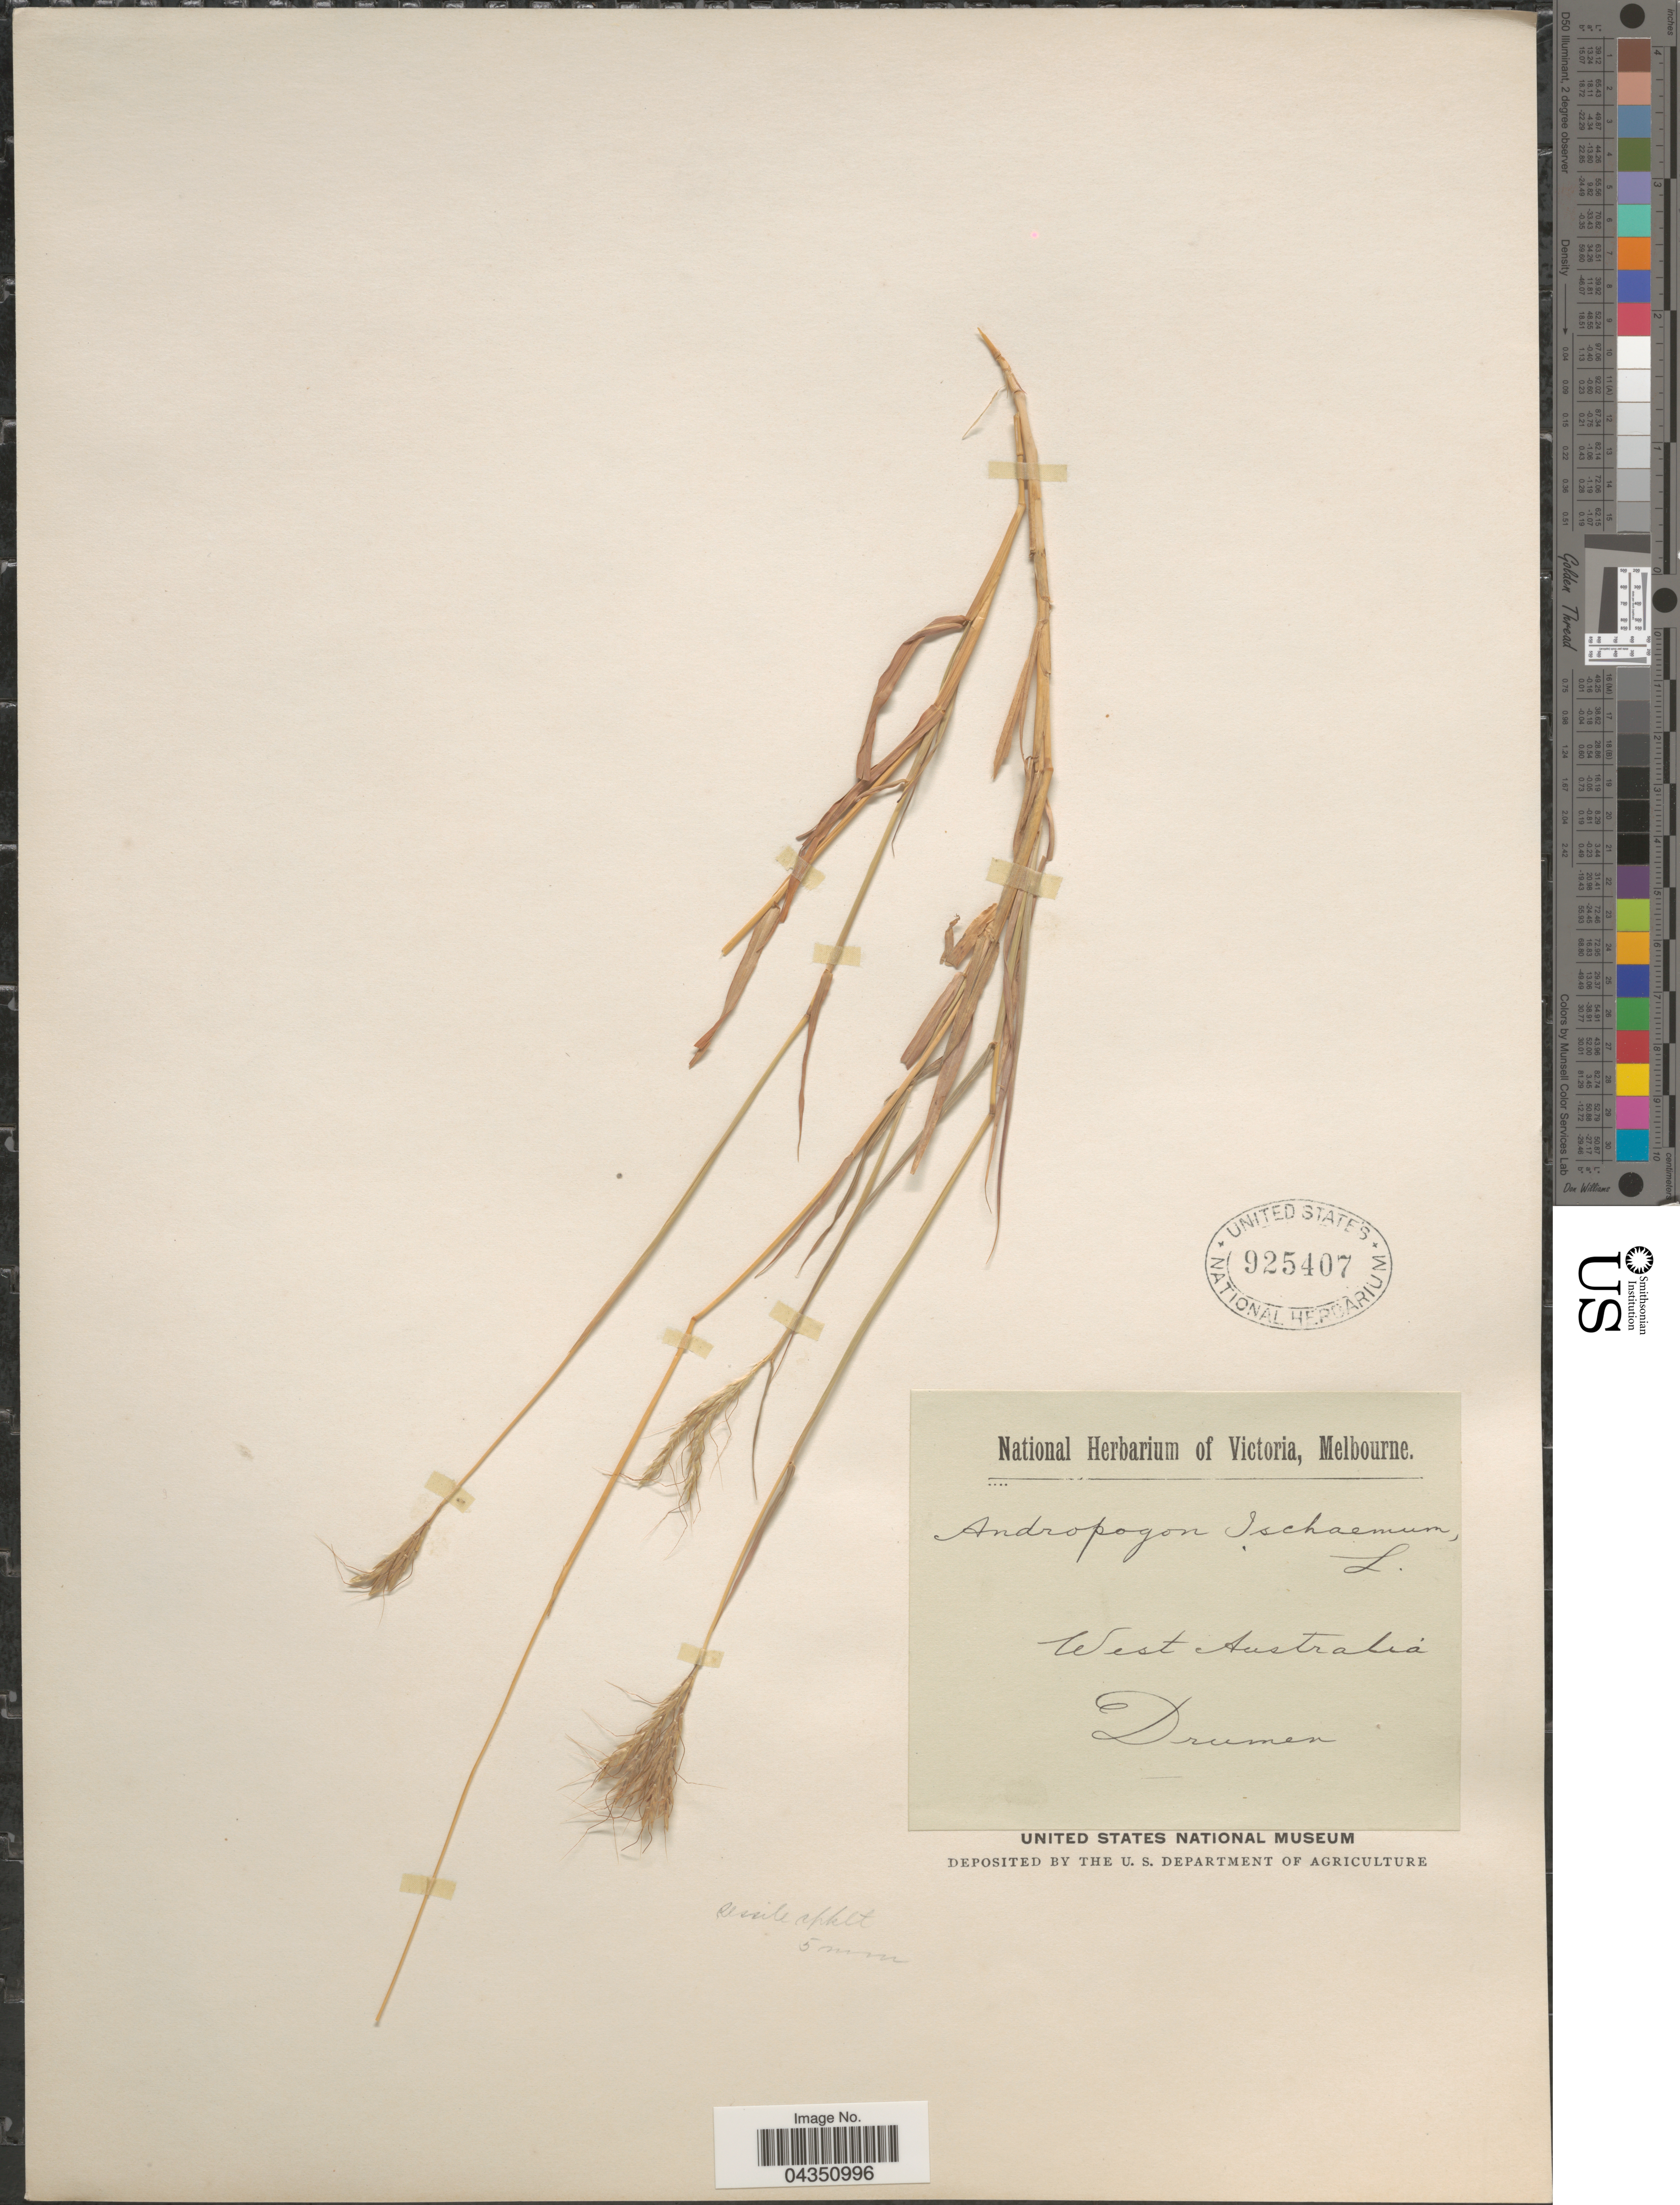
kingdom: Plantae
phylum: Tracheophyta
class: Liliopsida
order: Poales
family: Poaceae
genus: Dichanthium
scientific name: Dichanthium annulatum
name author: (Forssk.) Stapf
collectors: Drumen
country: Australia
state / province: Western Australia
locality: West Australia.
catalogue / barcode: US 925407